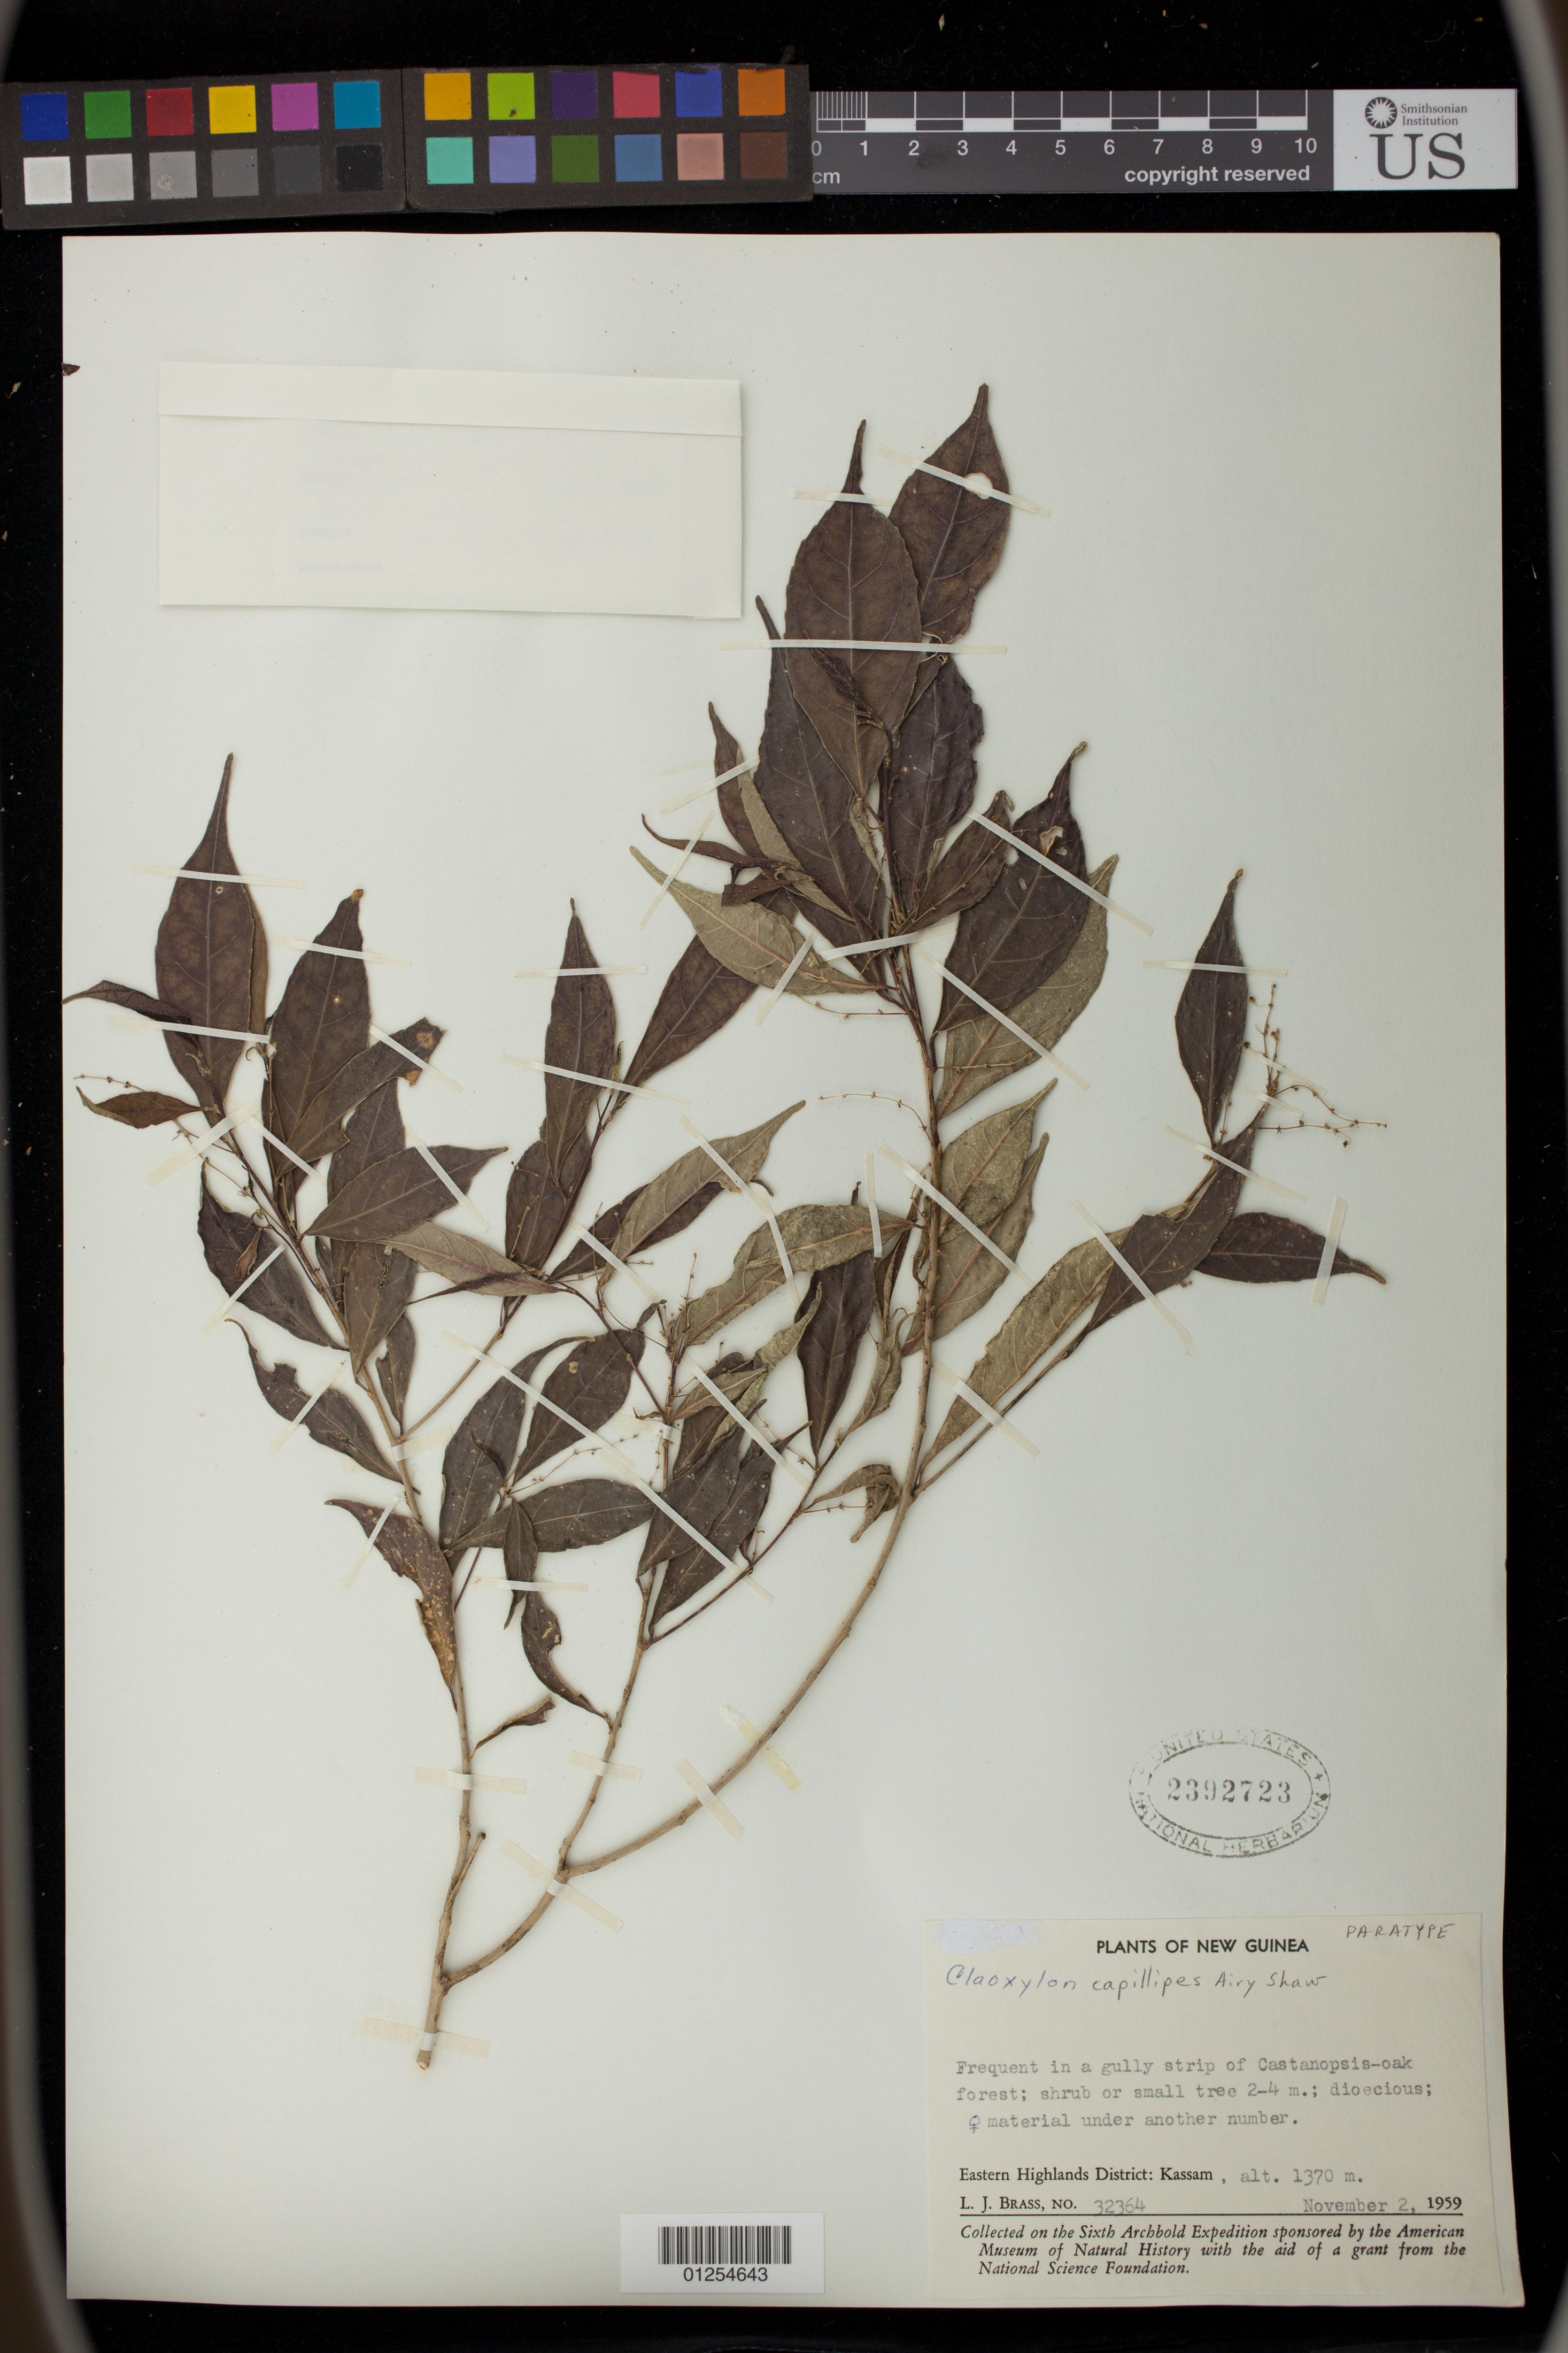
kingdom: Plantae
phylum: Tracheophyta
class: Magnoliopsida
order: Malpighiales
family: Euphorbiaceae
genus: Claoxylon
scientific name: Claoxylon capillipes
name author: Airy Shaw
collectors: L. J. Brass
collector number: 32364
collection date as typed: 02 Nov 1959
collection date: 1959-11-02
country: Papua New Guinea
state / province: Eastern Highlands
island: New Guinea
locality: Kassam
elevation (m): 1370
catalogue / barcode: US 2392723